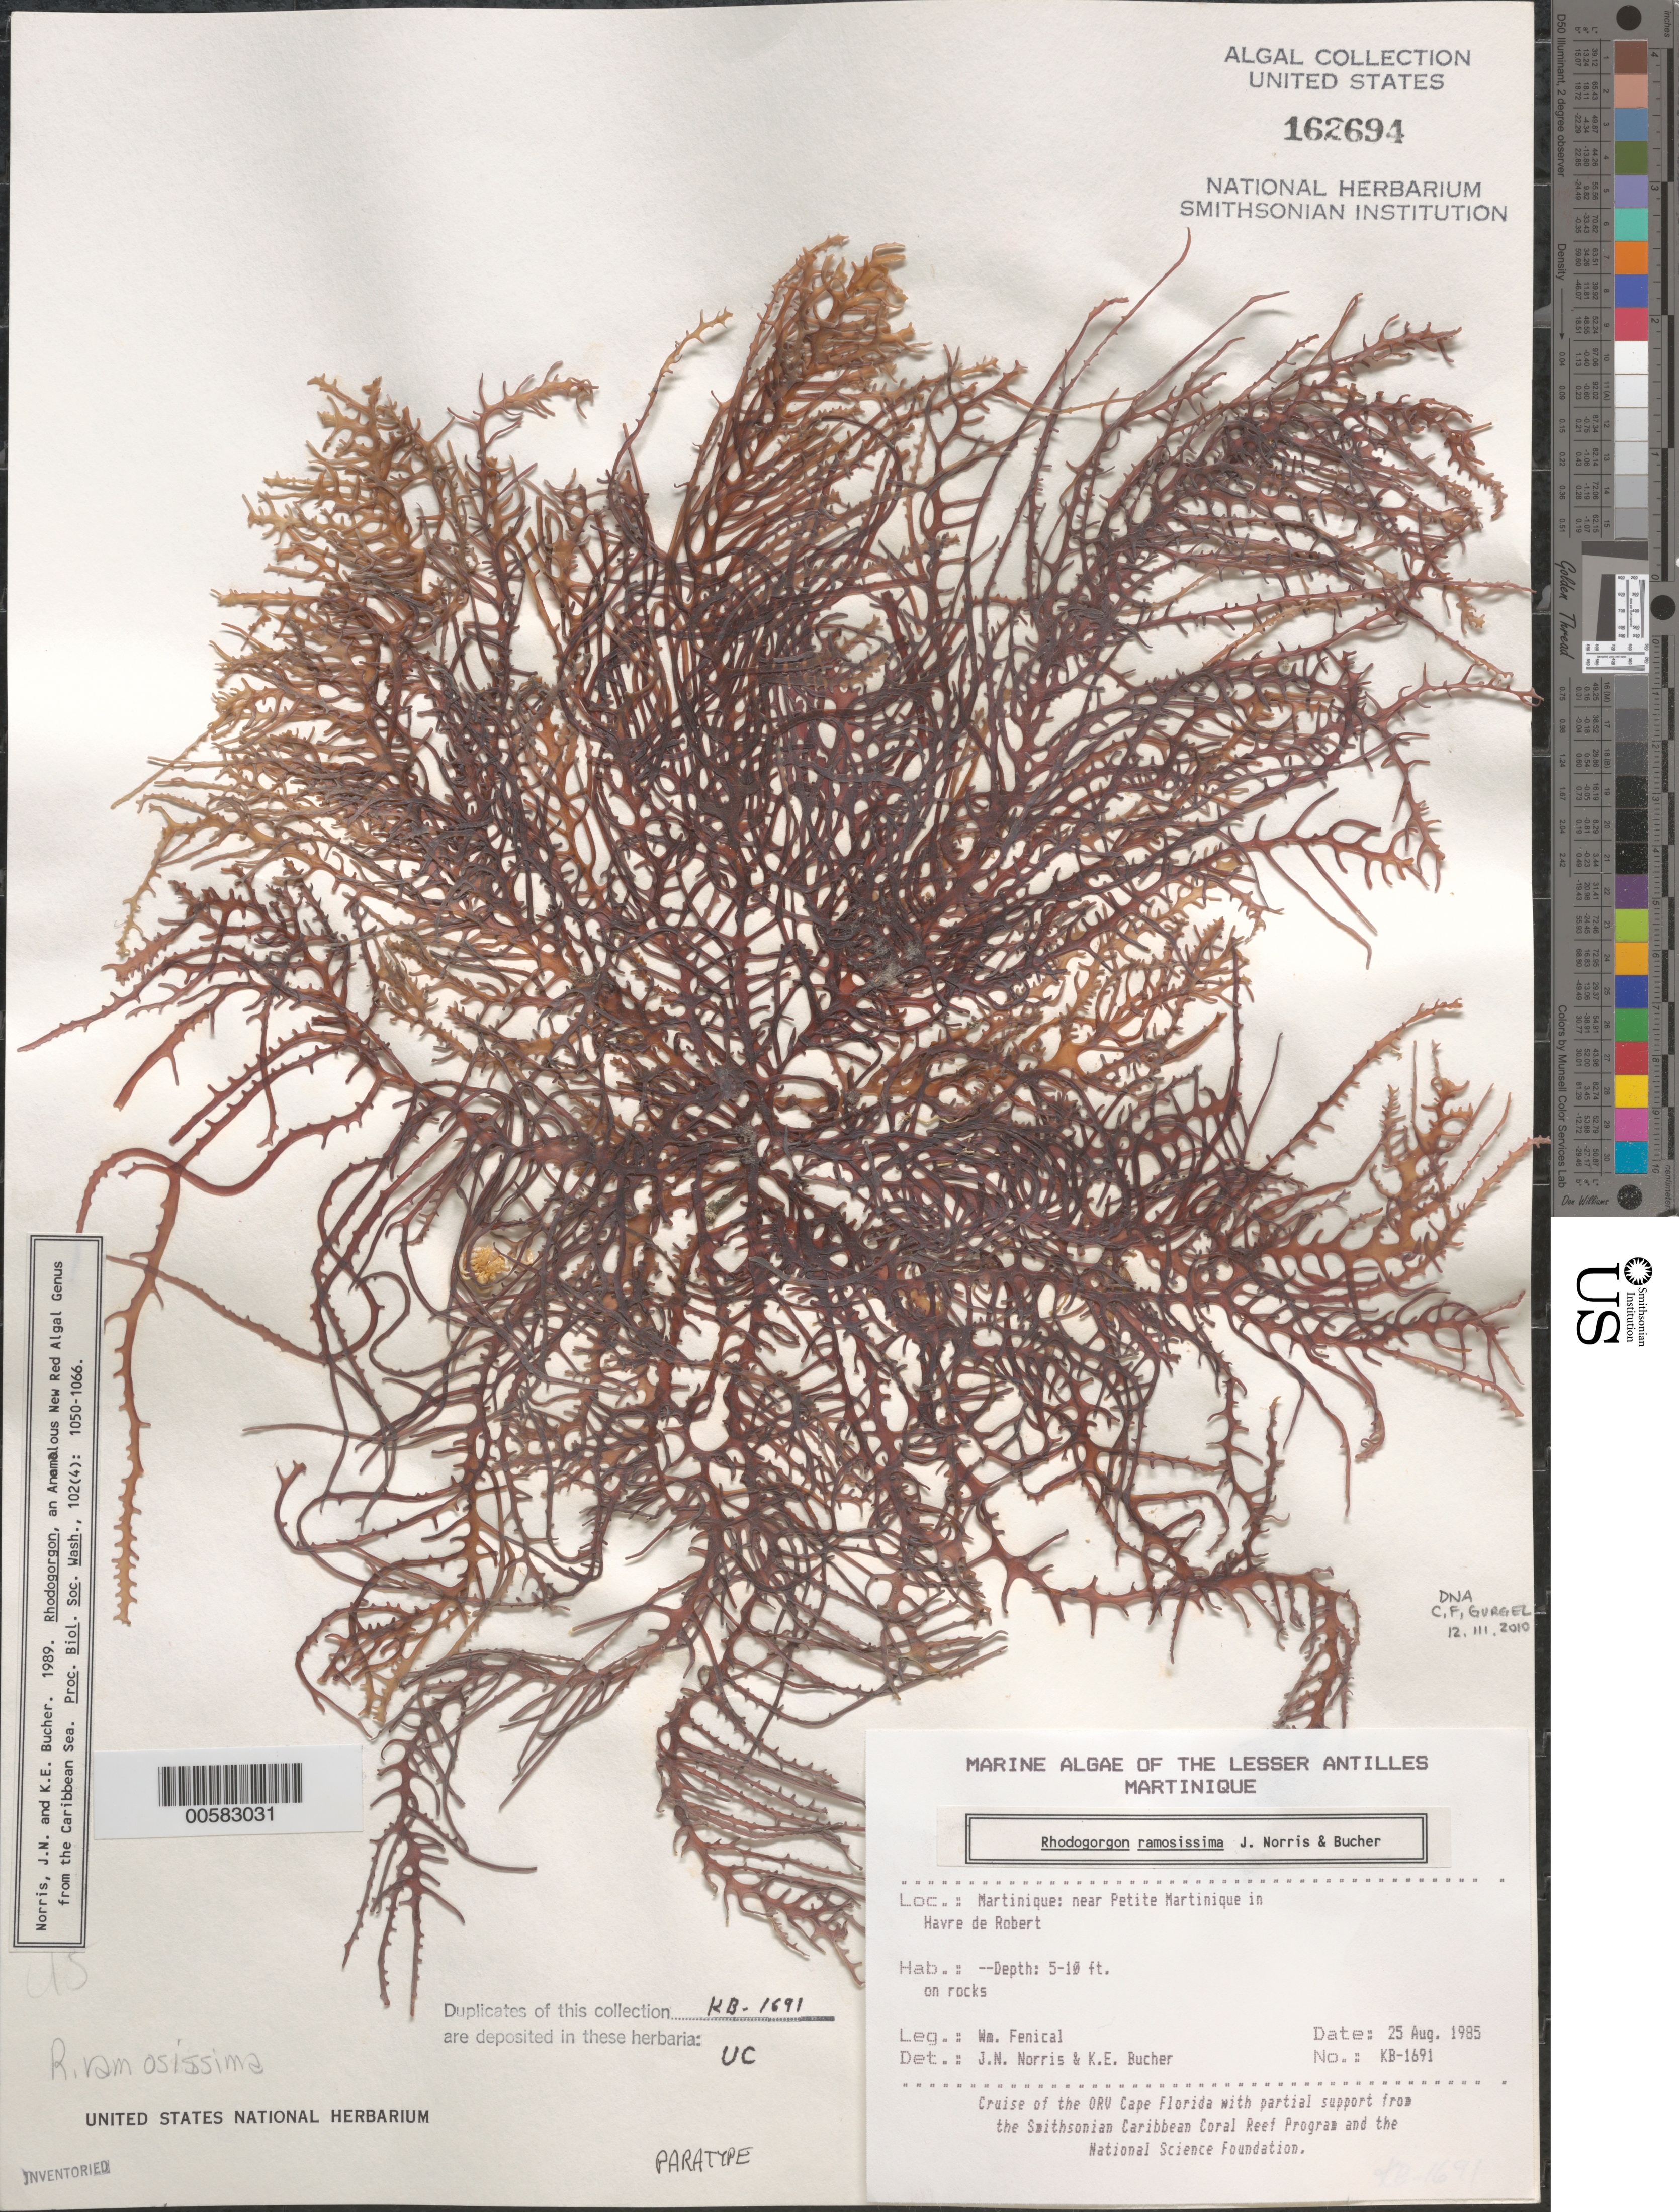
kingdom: Plantae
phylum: Rhodophyta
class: Florideophyceae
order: Rhodogorgonales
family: Rhodogorgonaceae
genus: Rhodogorgon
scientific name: Rhodogorgon ramosissima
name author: J.N. Norris & K.E. Bucher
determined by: Norris, J. N.; Bucher, K. E.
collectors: W. Fenical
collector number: Kb-1691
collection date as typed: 25 Aug 1985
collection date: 1985-08-25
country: Martinique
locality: Havre de Robert, near Petite Martinique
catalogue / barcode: US 162694